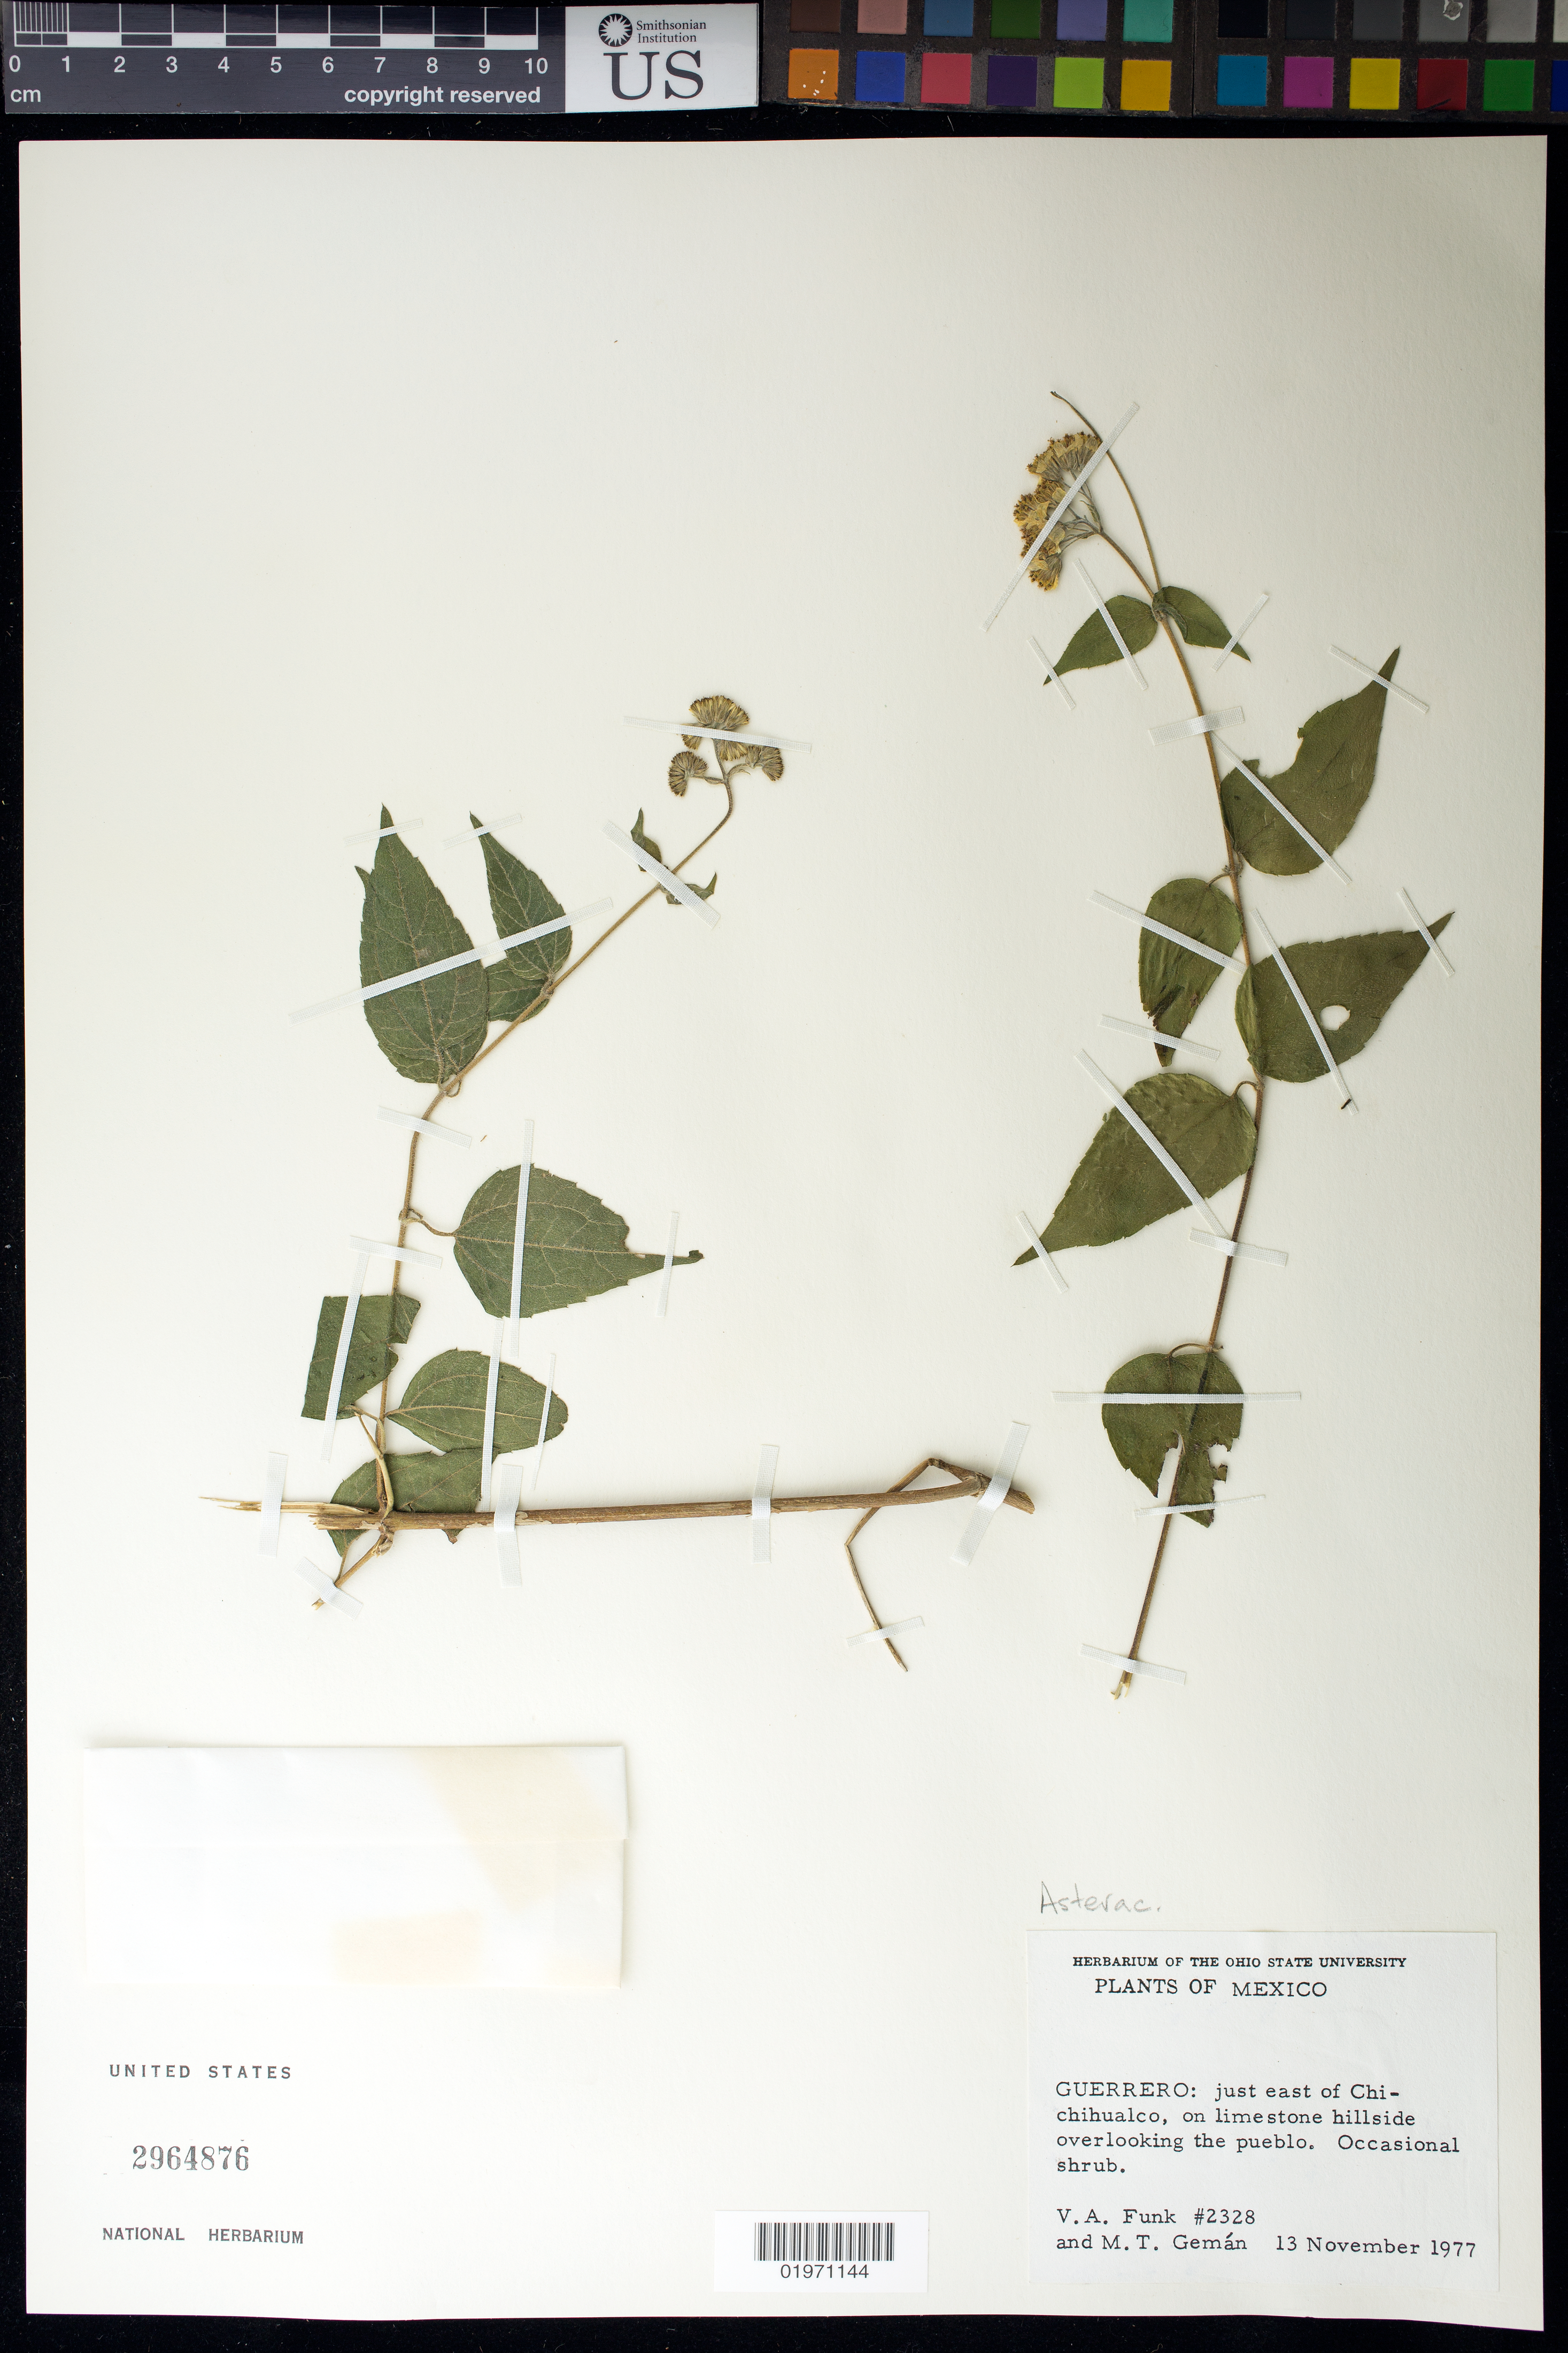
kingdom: Plantae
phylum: Tracheophyta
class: Magnoliopsida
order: Asterales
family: Asteraceae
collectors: V. Funk & M. Gemán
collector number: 2328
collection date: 1977-11-13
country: Mexico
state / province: Guerrero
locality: Just east of Chichihualco.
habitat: On limestone hillside overlooking the pueblo.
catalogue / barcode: US 2964876